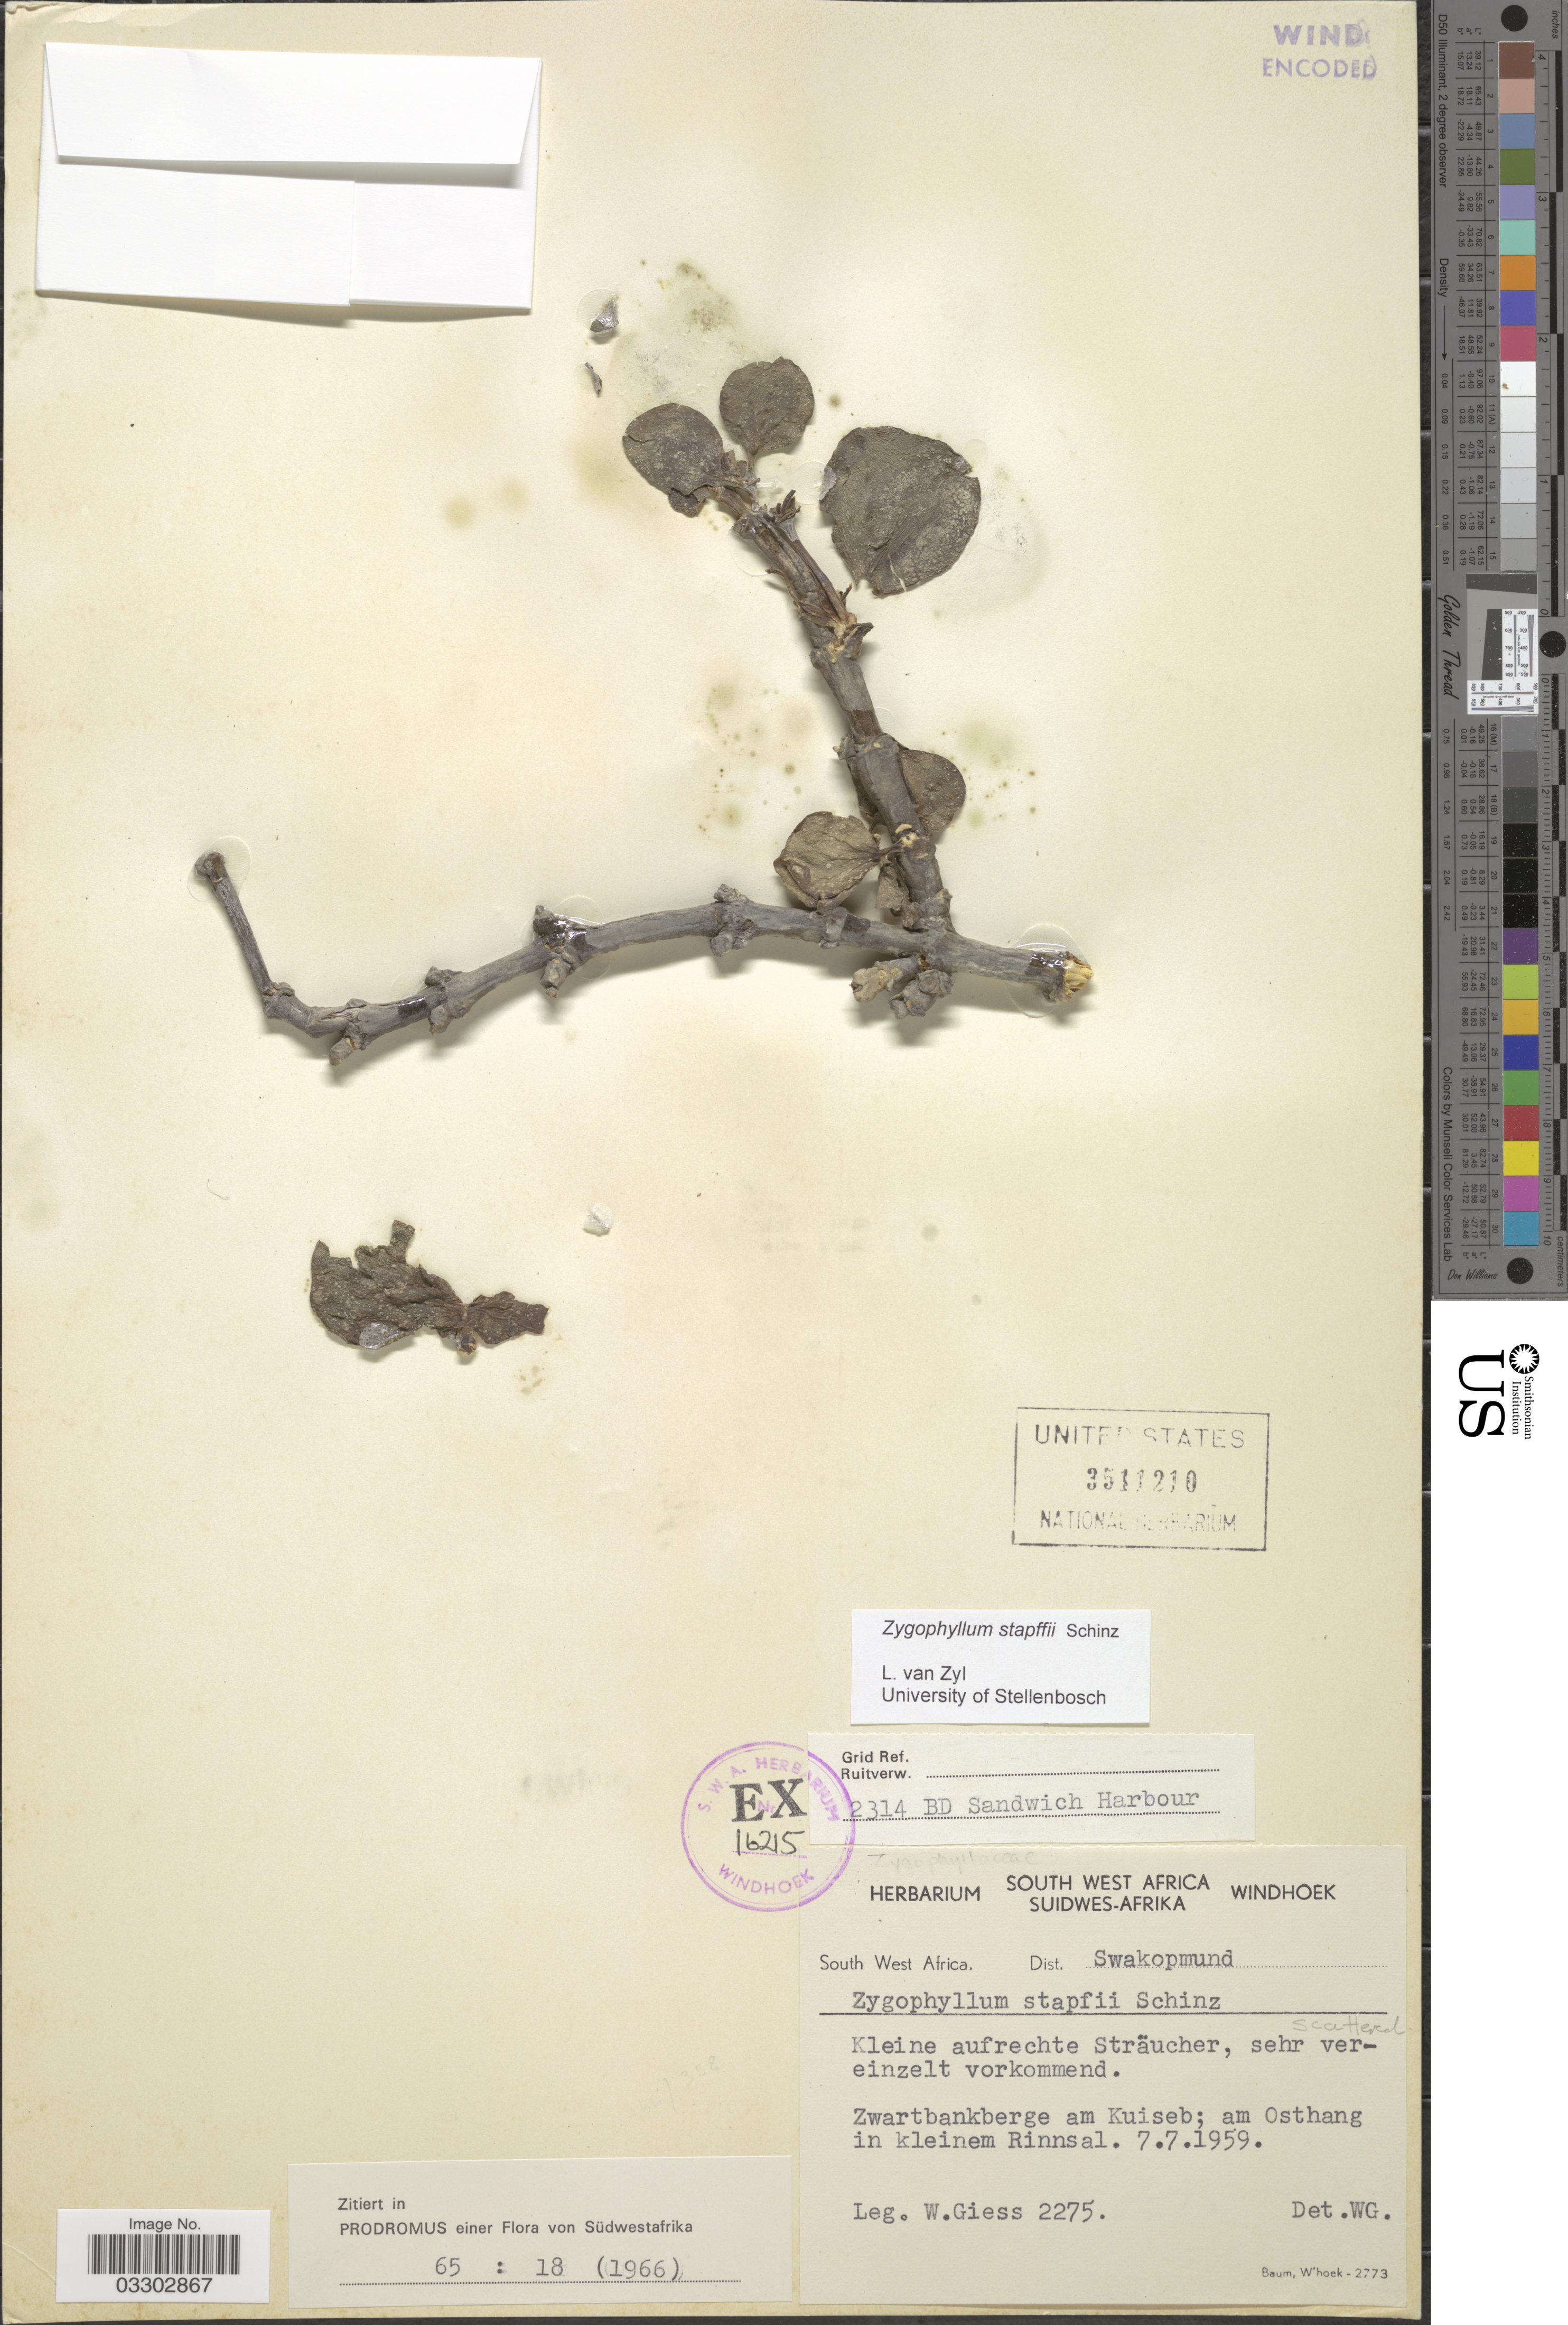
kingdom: Plantae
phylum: Tracheophyta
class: Magnoliopsida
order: Zygophyllales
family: Zygophyllaceae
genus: Zygophyllum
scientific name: Zygophyllum stapfii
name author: Schinz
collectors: W. Giess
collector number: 2275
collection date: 1959-07-07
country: Namibia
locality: South West Africa. Dist. Swakopmund, Zwartbankberge am Kuiseb; am Osthang in kleinem Rinnsal.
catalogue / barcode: US 3511210